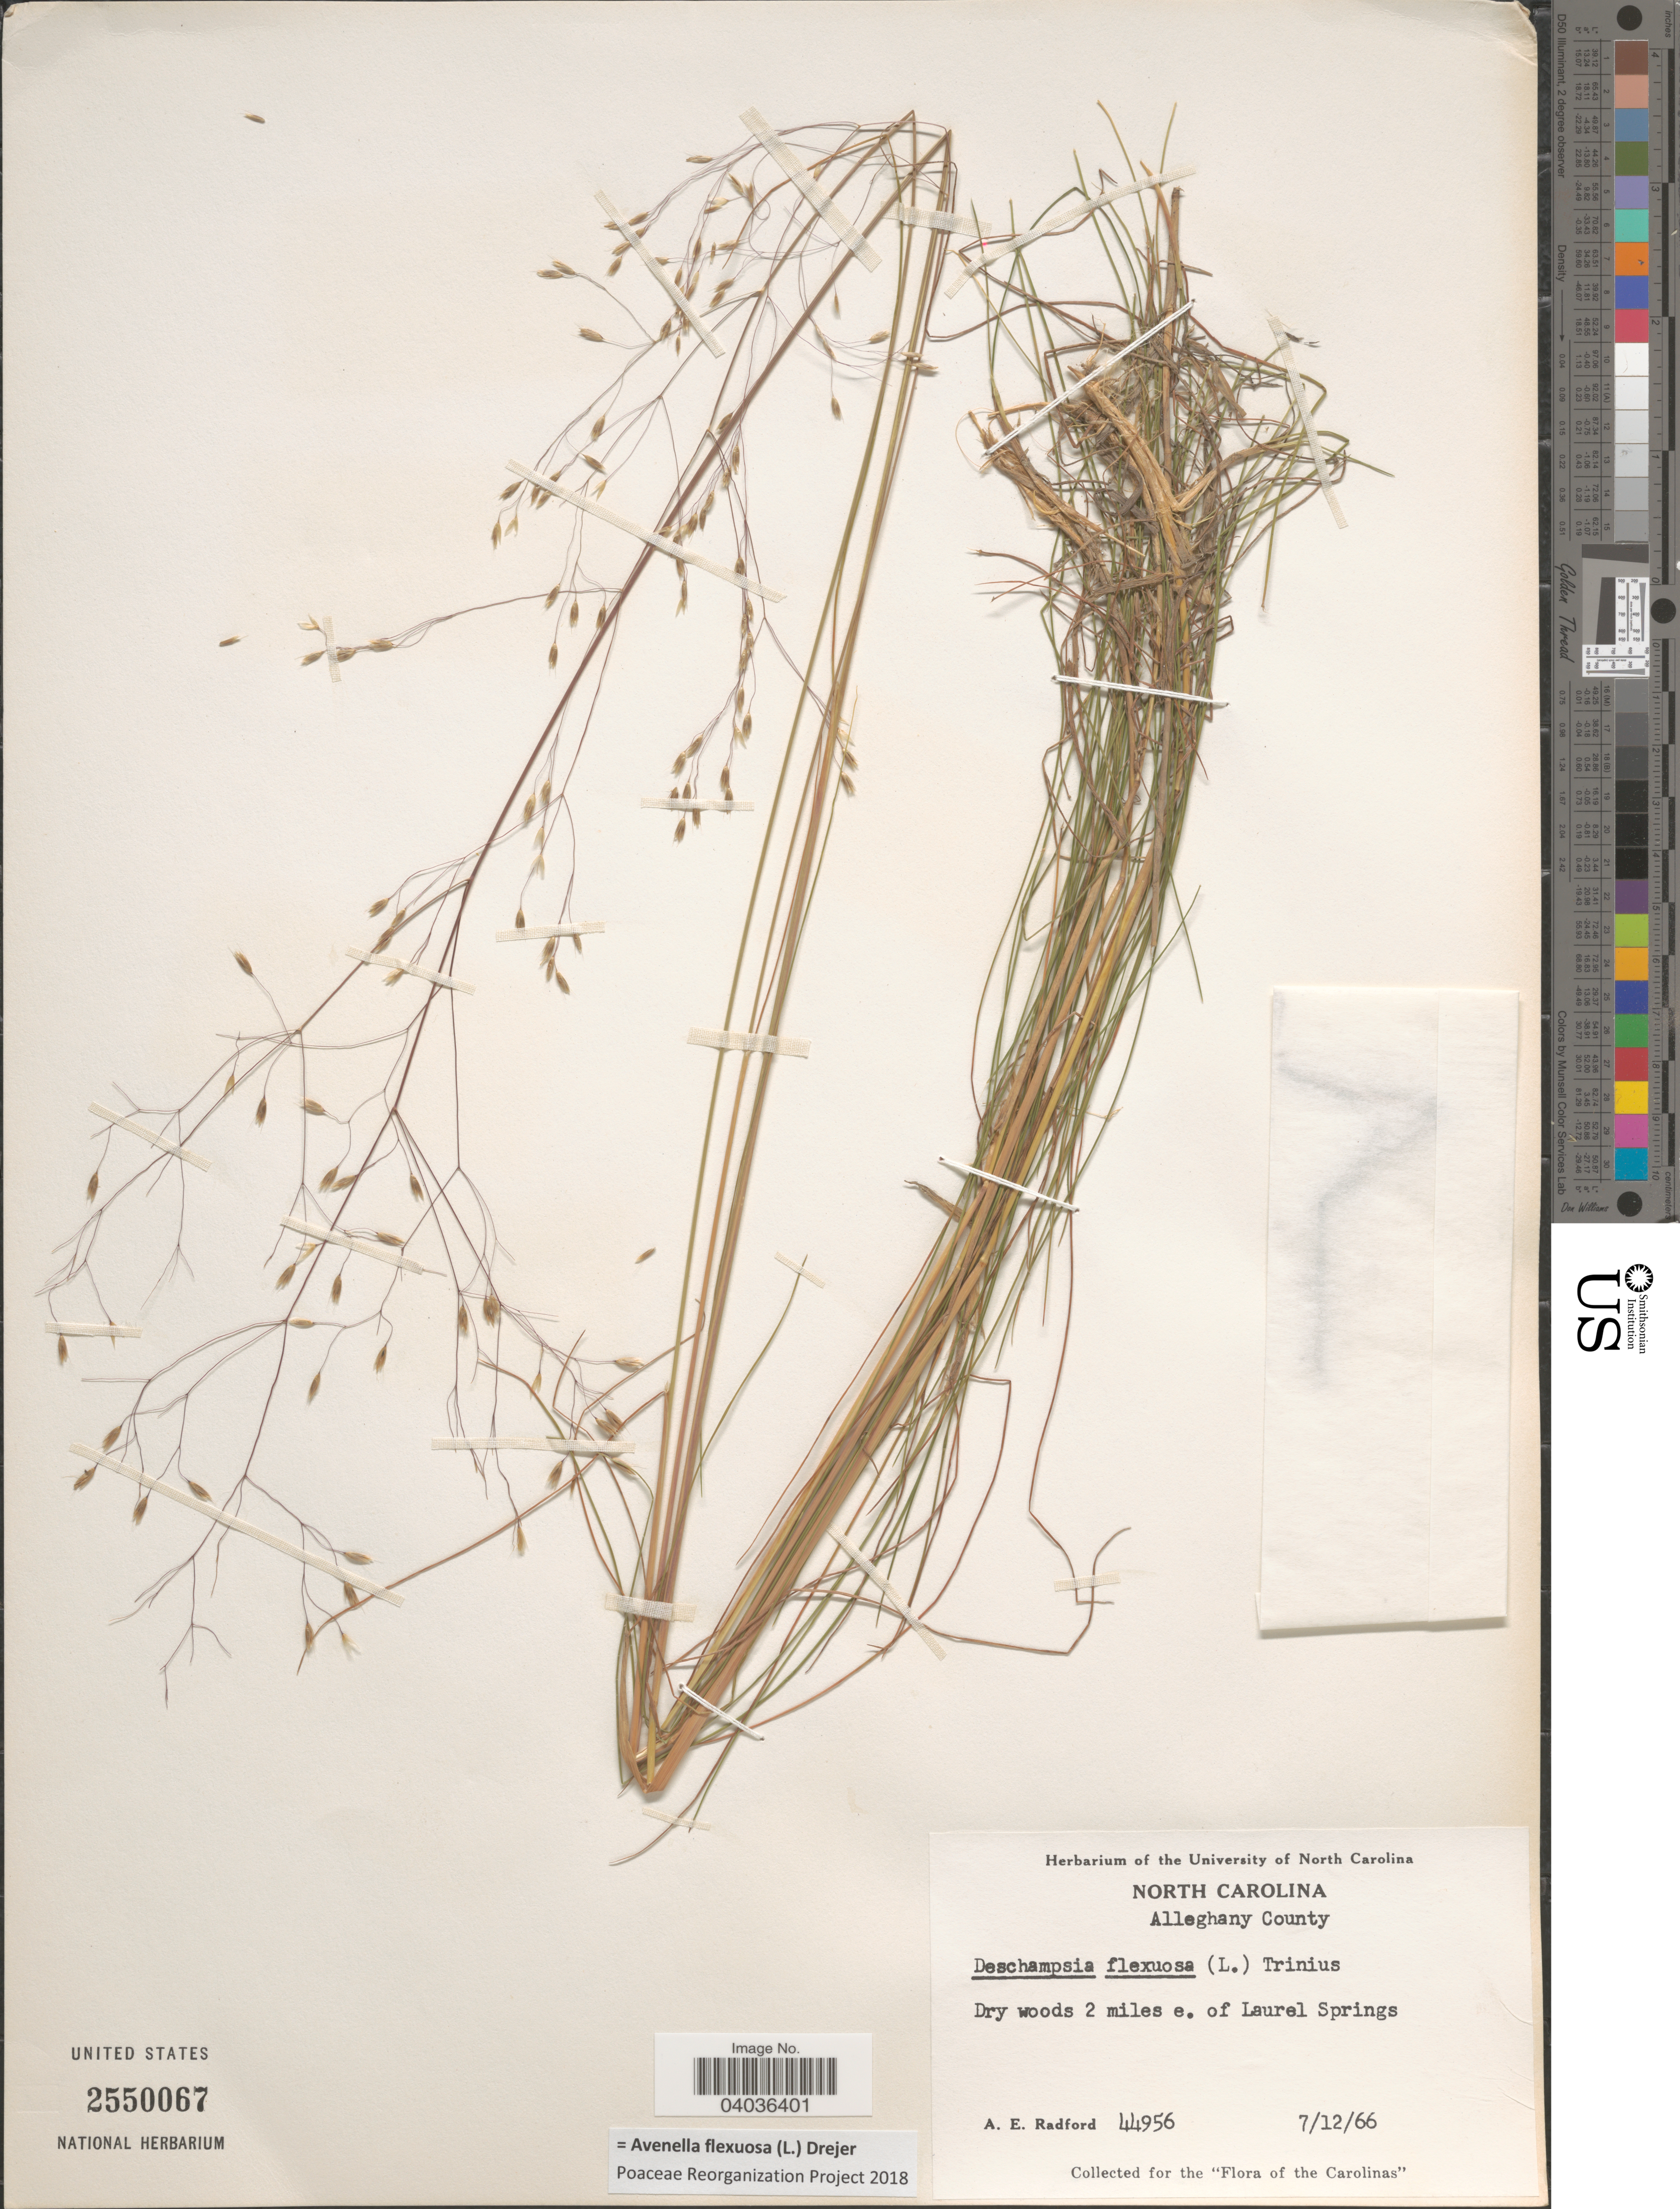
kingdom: Plantae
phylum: Tracheophyta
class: Liliopsida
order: Poales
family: Poaceae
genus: Avenella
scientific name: Avenella flexuosa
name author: (L.) Drejer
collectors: A. E. Radford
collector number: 44956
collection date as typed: Transcribed d/m/y: 12/7/66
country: United States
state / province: North Carolina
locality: Alleghany County. Dry woods 2 miles e. of Laurel Springs.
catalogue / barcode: US 2550067